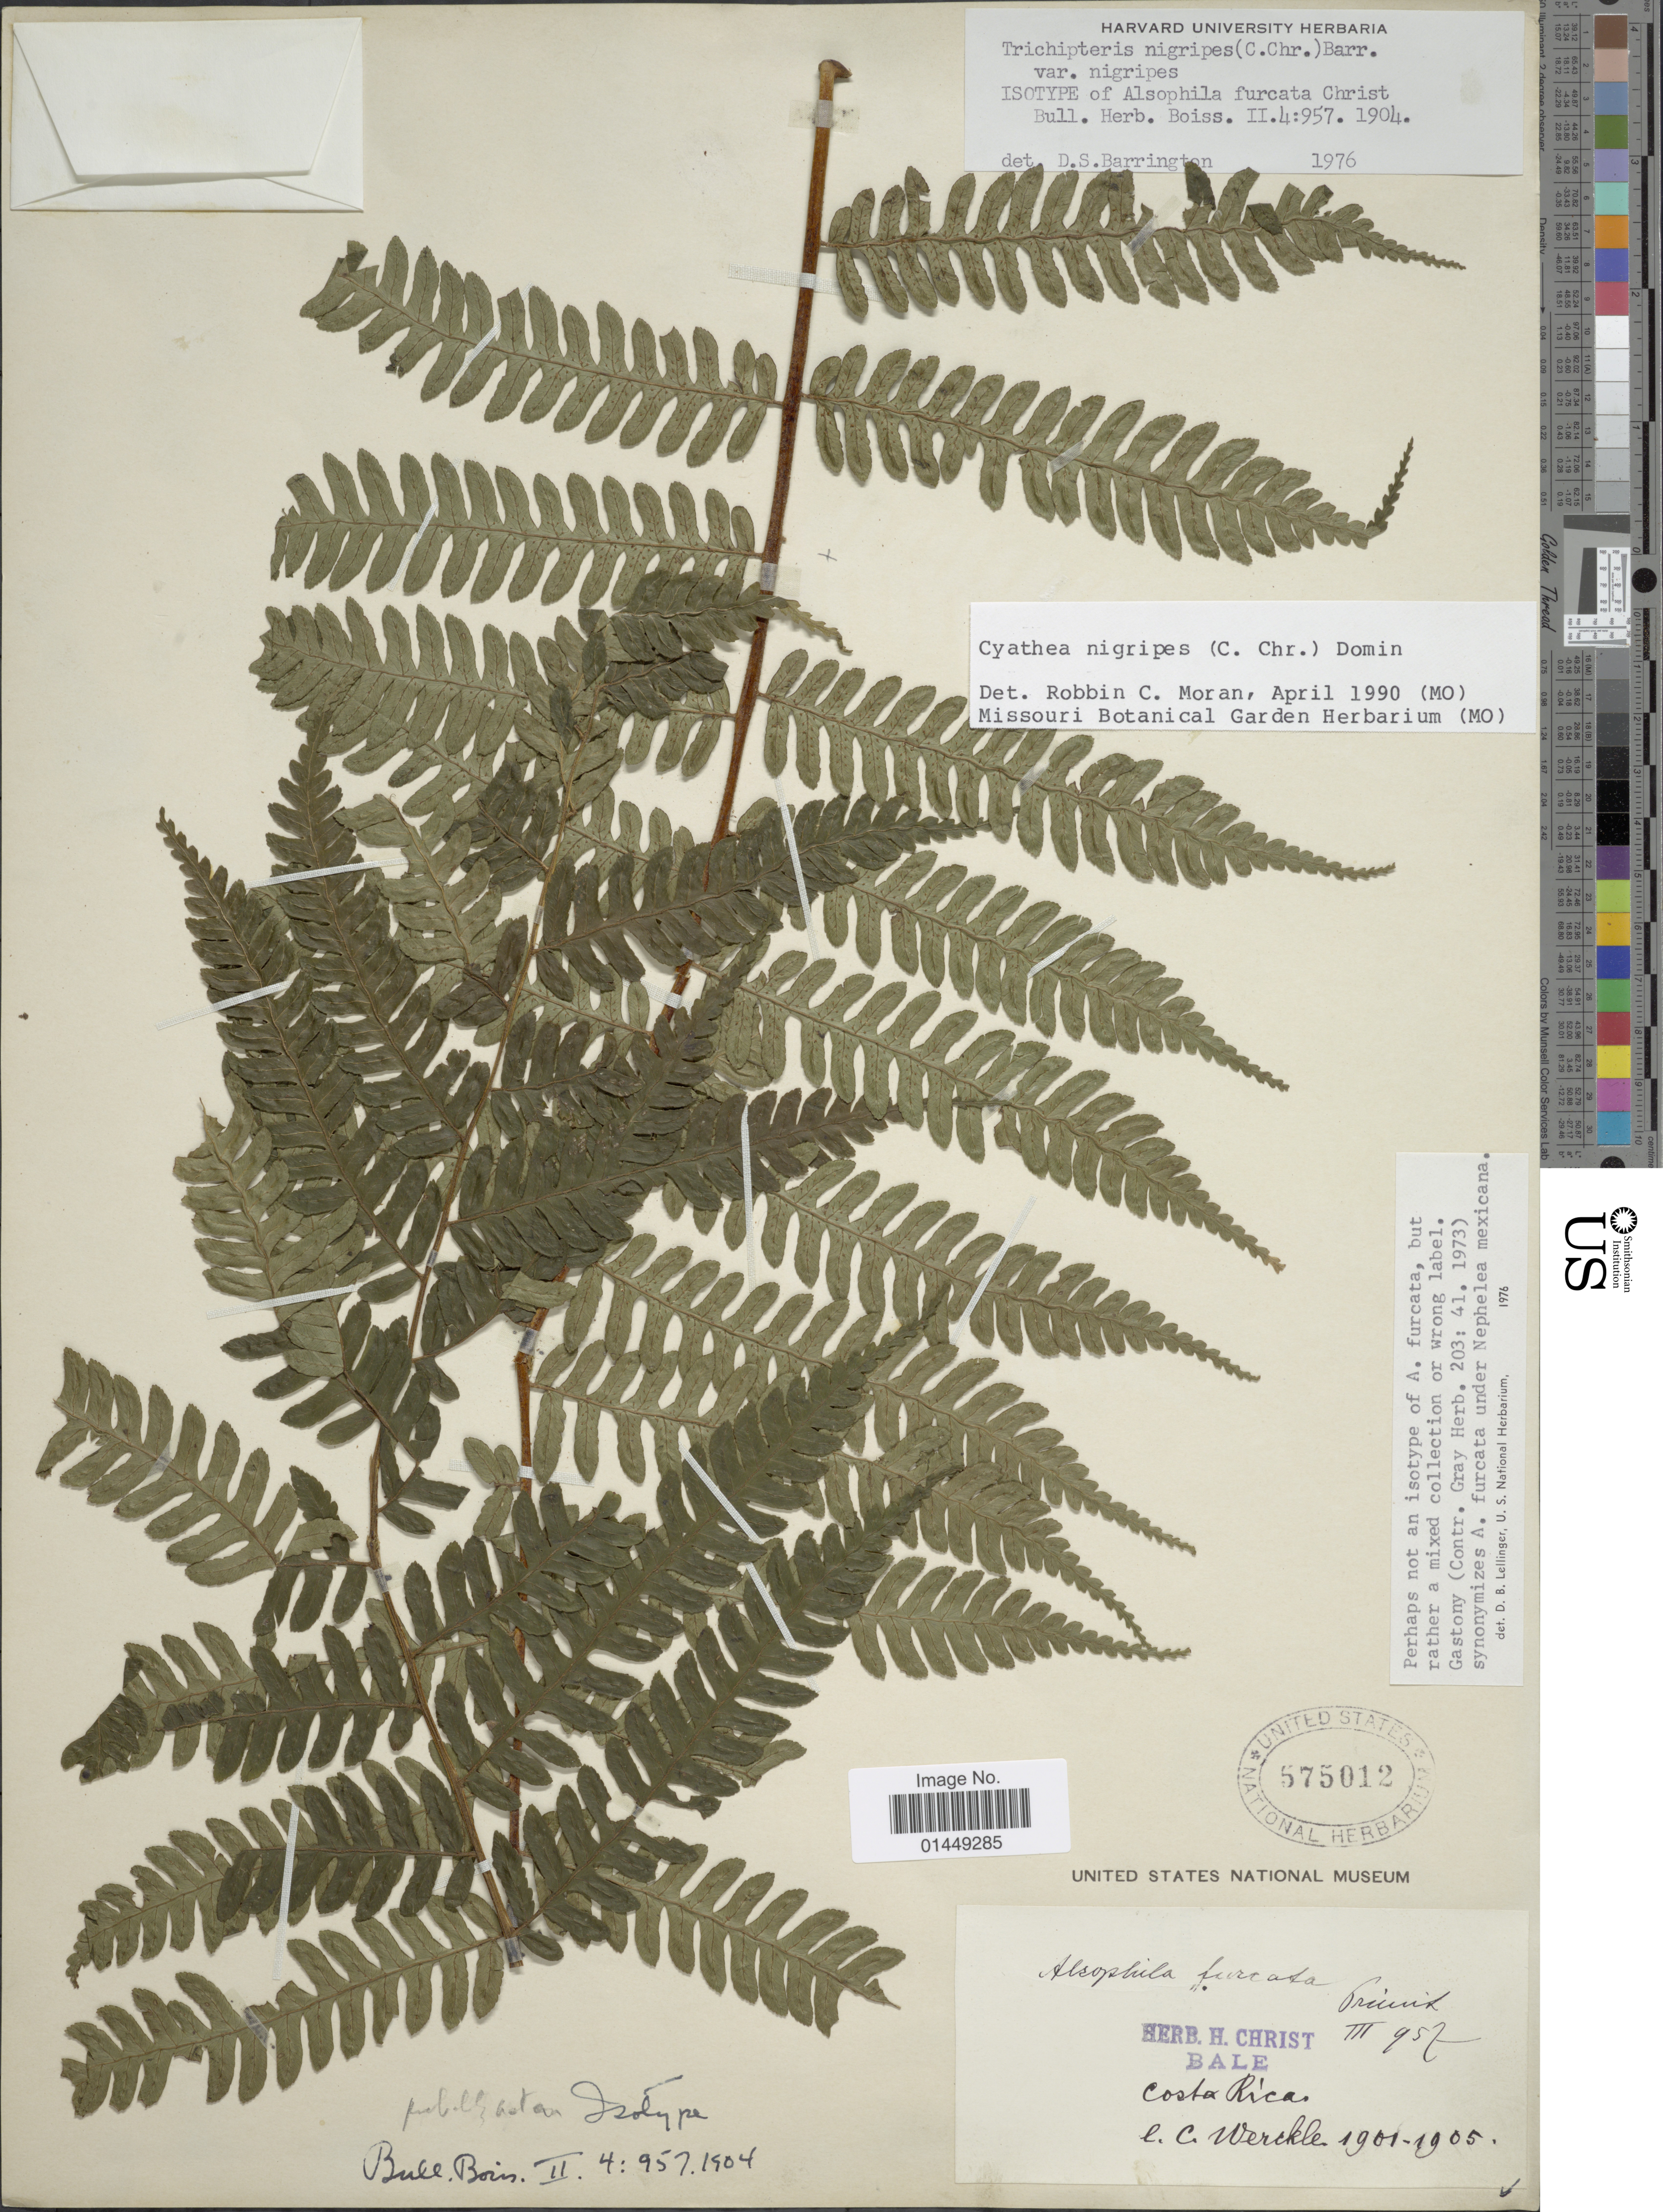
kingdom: Plantae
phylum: Tracheophyta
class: Polypodiopsida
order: Cyatheales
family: Cyatheaceae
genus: Cyathea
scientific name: Cyathea nigripes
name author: (C. Chr.) Domin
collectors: C. C Wercklé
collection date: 1901/1905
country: Costa Rica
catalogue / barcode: US 575012